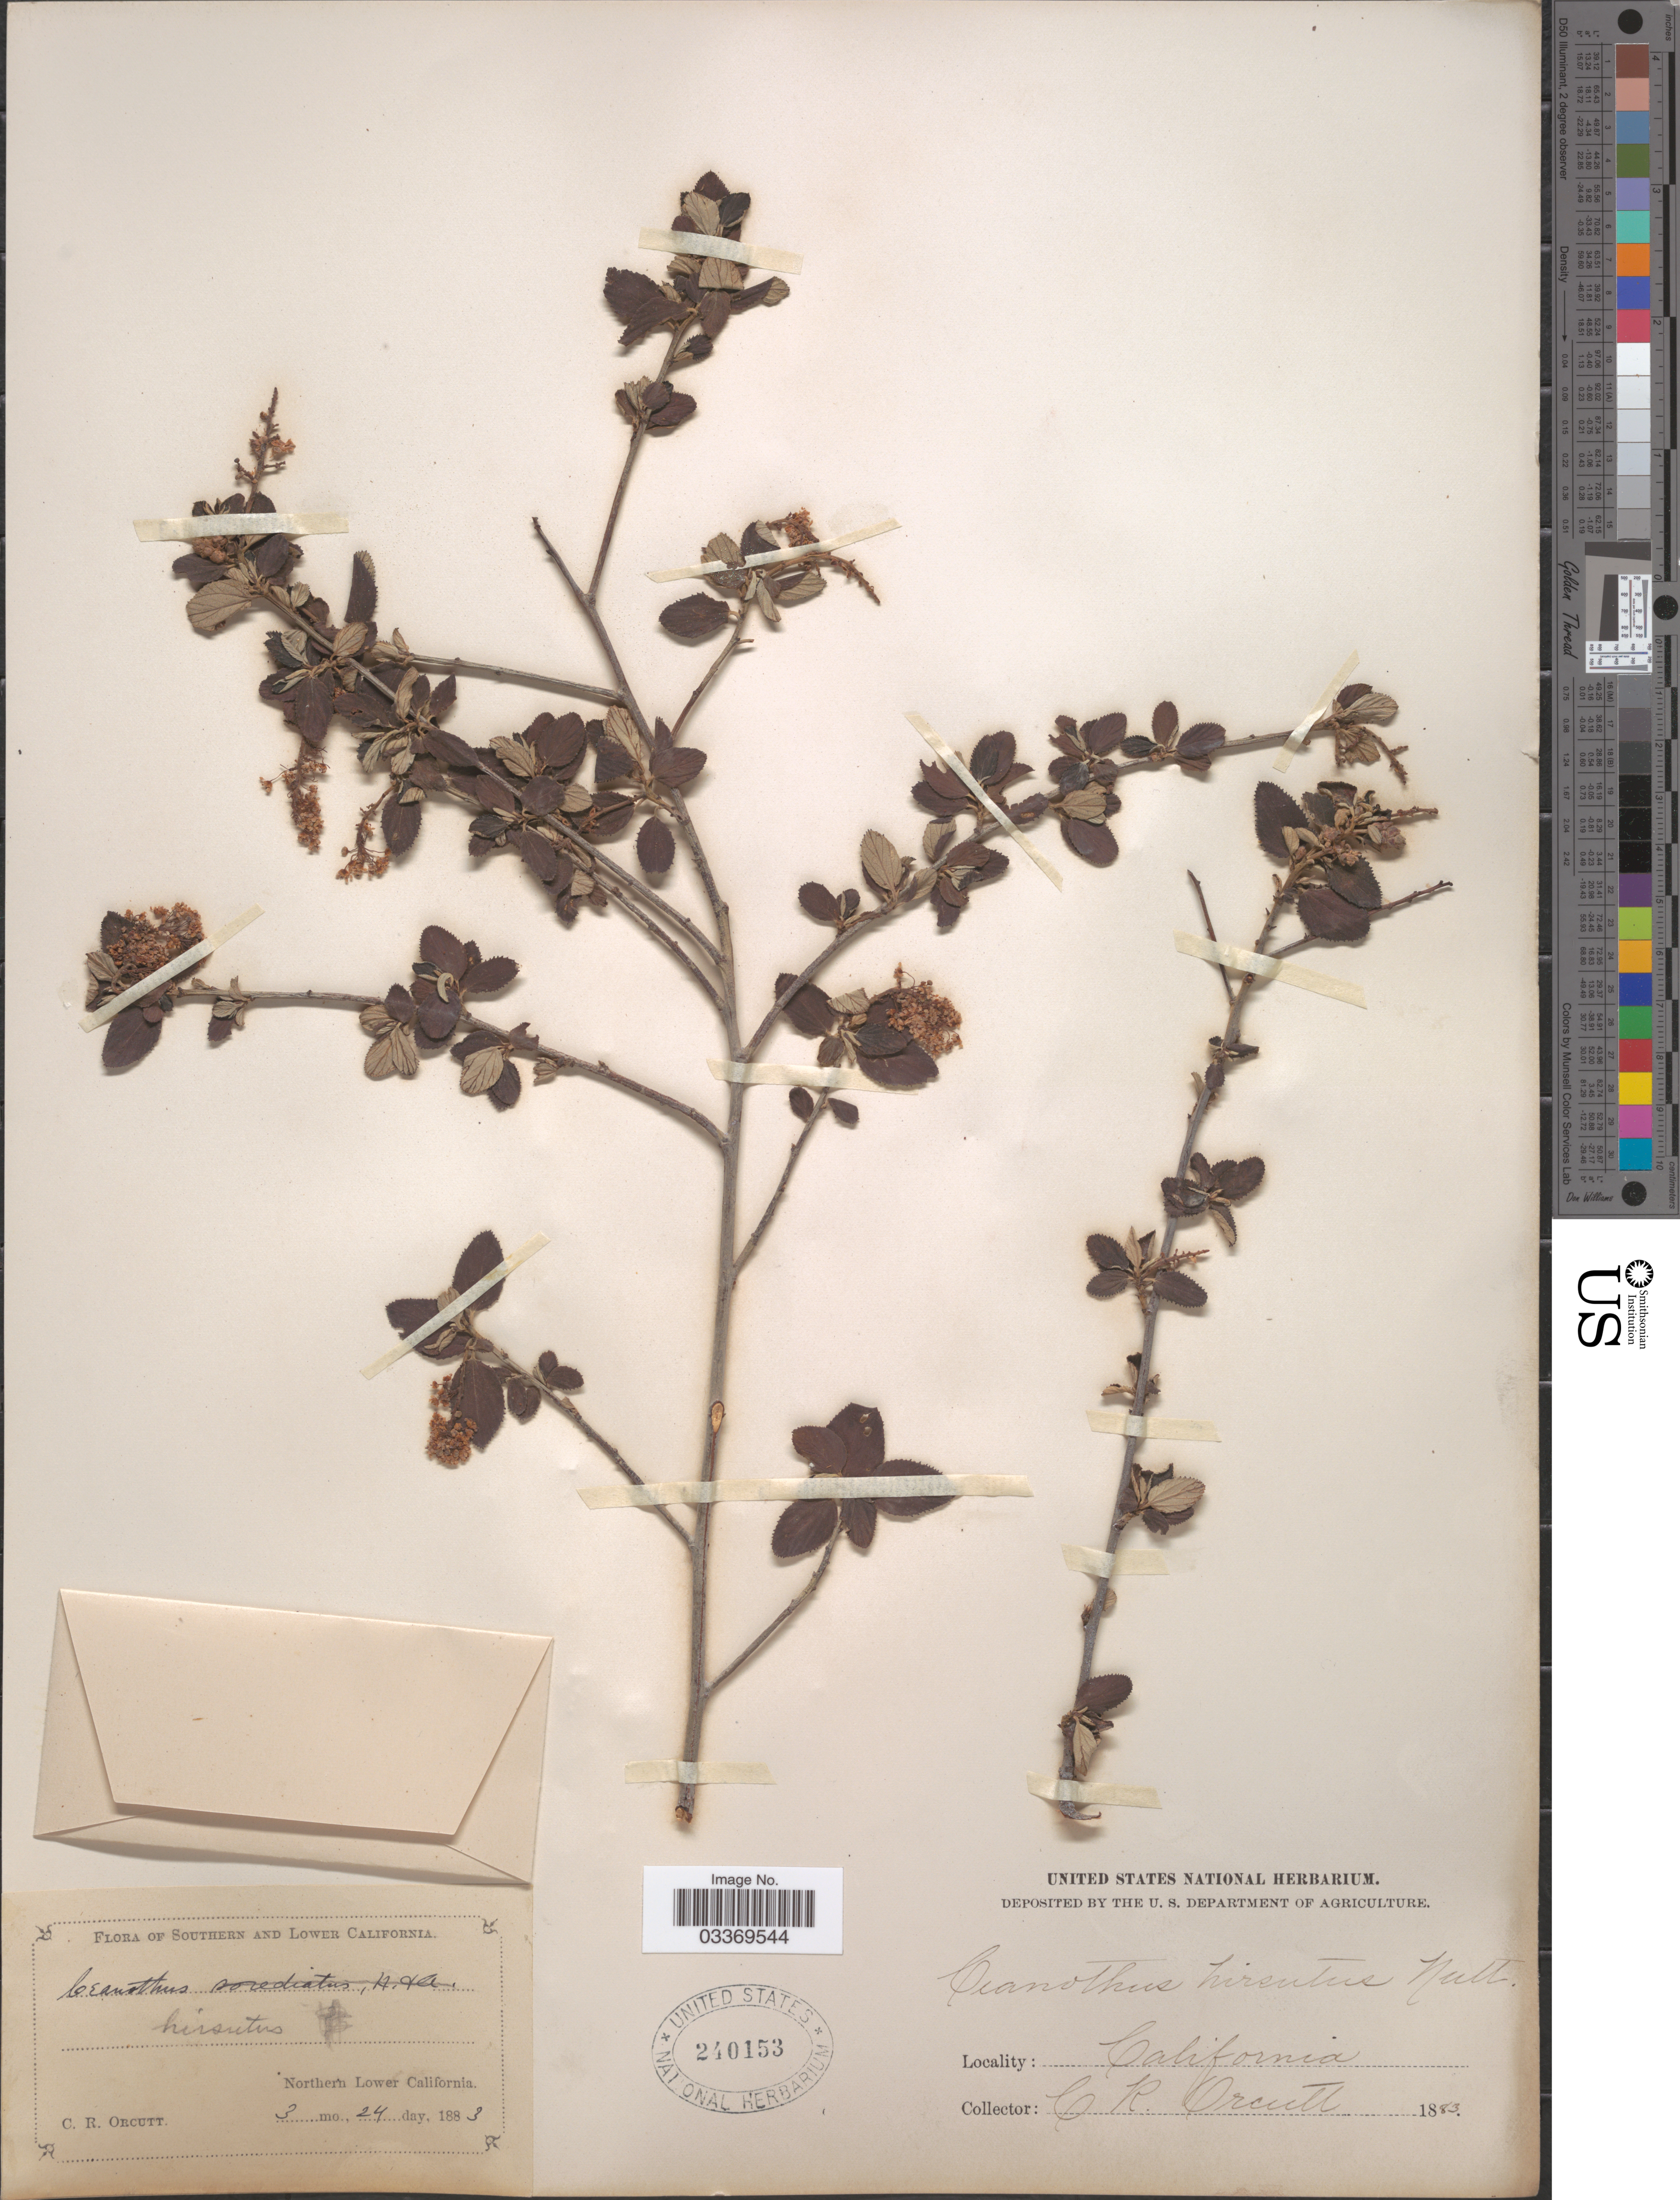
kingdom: Plantae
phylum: Tracheophyta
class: Magnoliopsida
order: Rosales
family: Rhamnaceae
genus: Ceanothus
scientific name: Ceanothus hirsutus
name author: Nutt.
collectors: C. R. Orcutt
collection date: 1883-03-24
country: United States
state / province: California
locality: Northern Lower California.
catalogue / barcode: US 240153